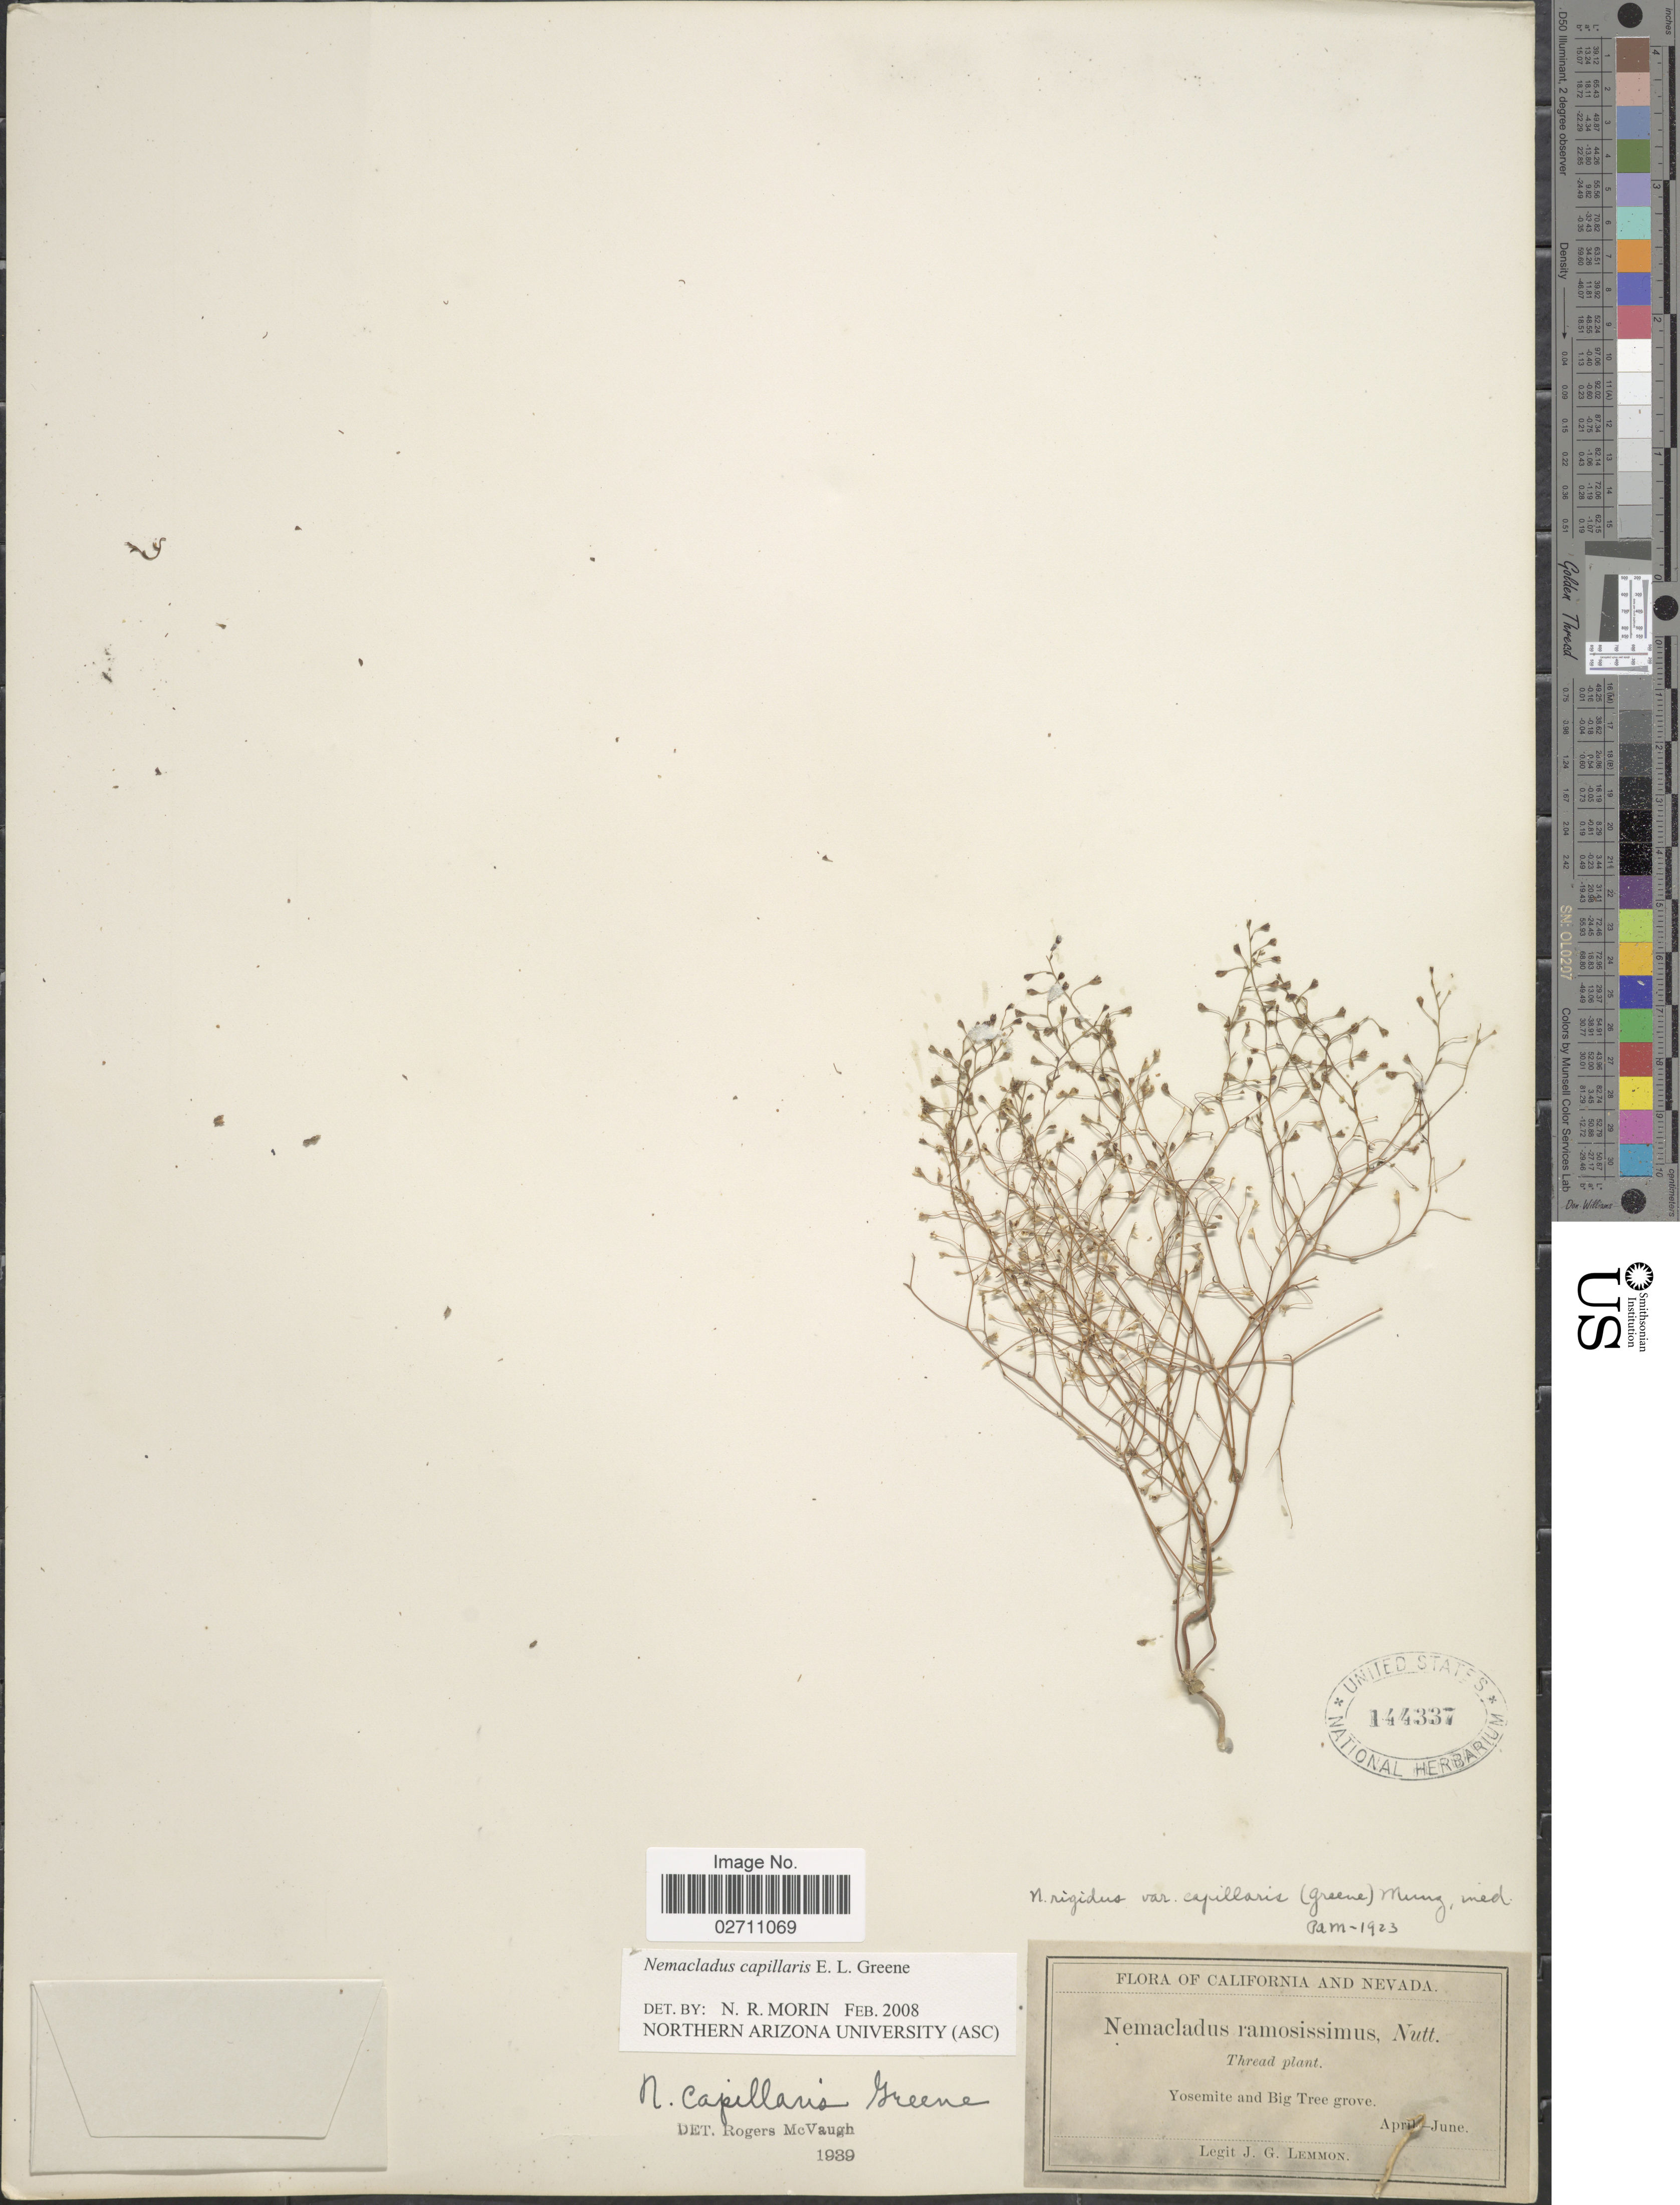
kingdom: Plantae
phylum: Tracheophyta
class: Magnoliopsida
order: Asterales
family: Campanulaceae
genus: Nemacladus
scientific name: Nemacladus capillaris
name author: S.W. Greene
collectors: J. Lemmon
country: United States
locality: California and Nevada, Yosemite and Big Tree grove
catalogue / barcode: US 144337